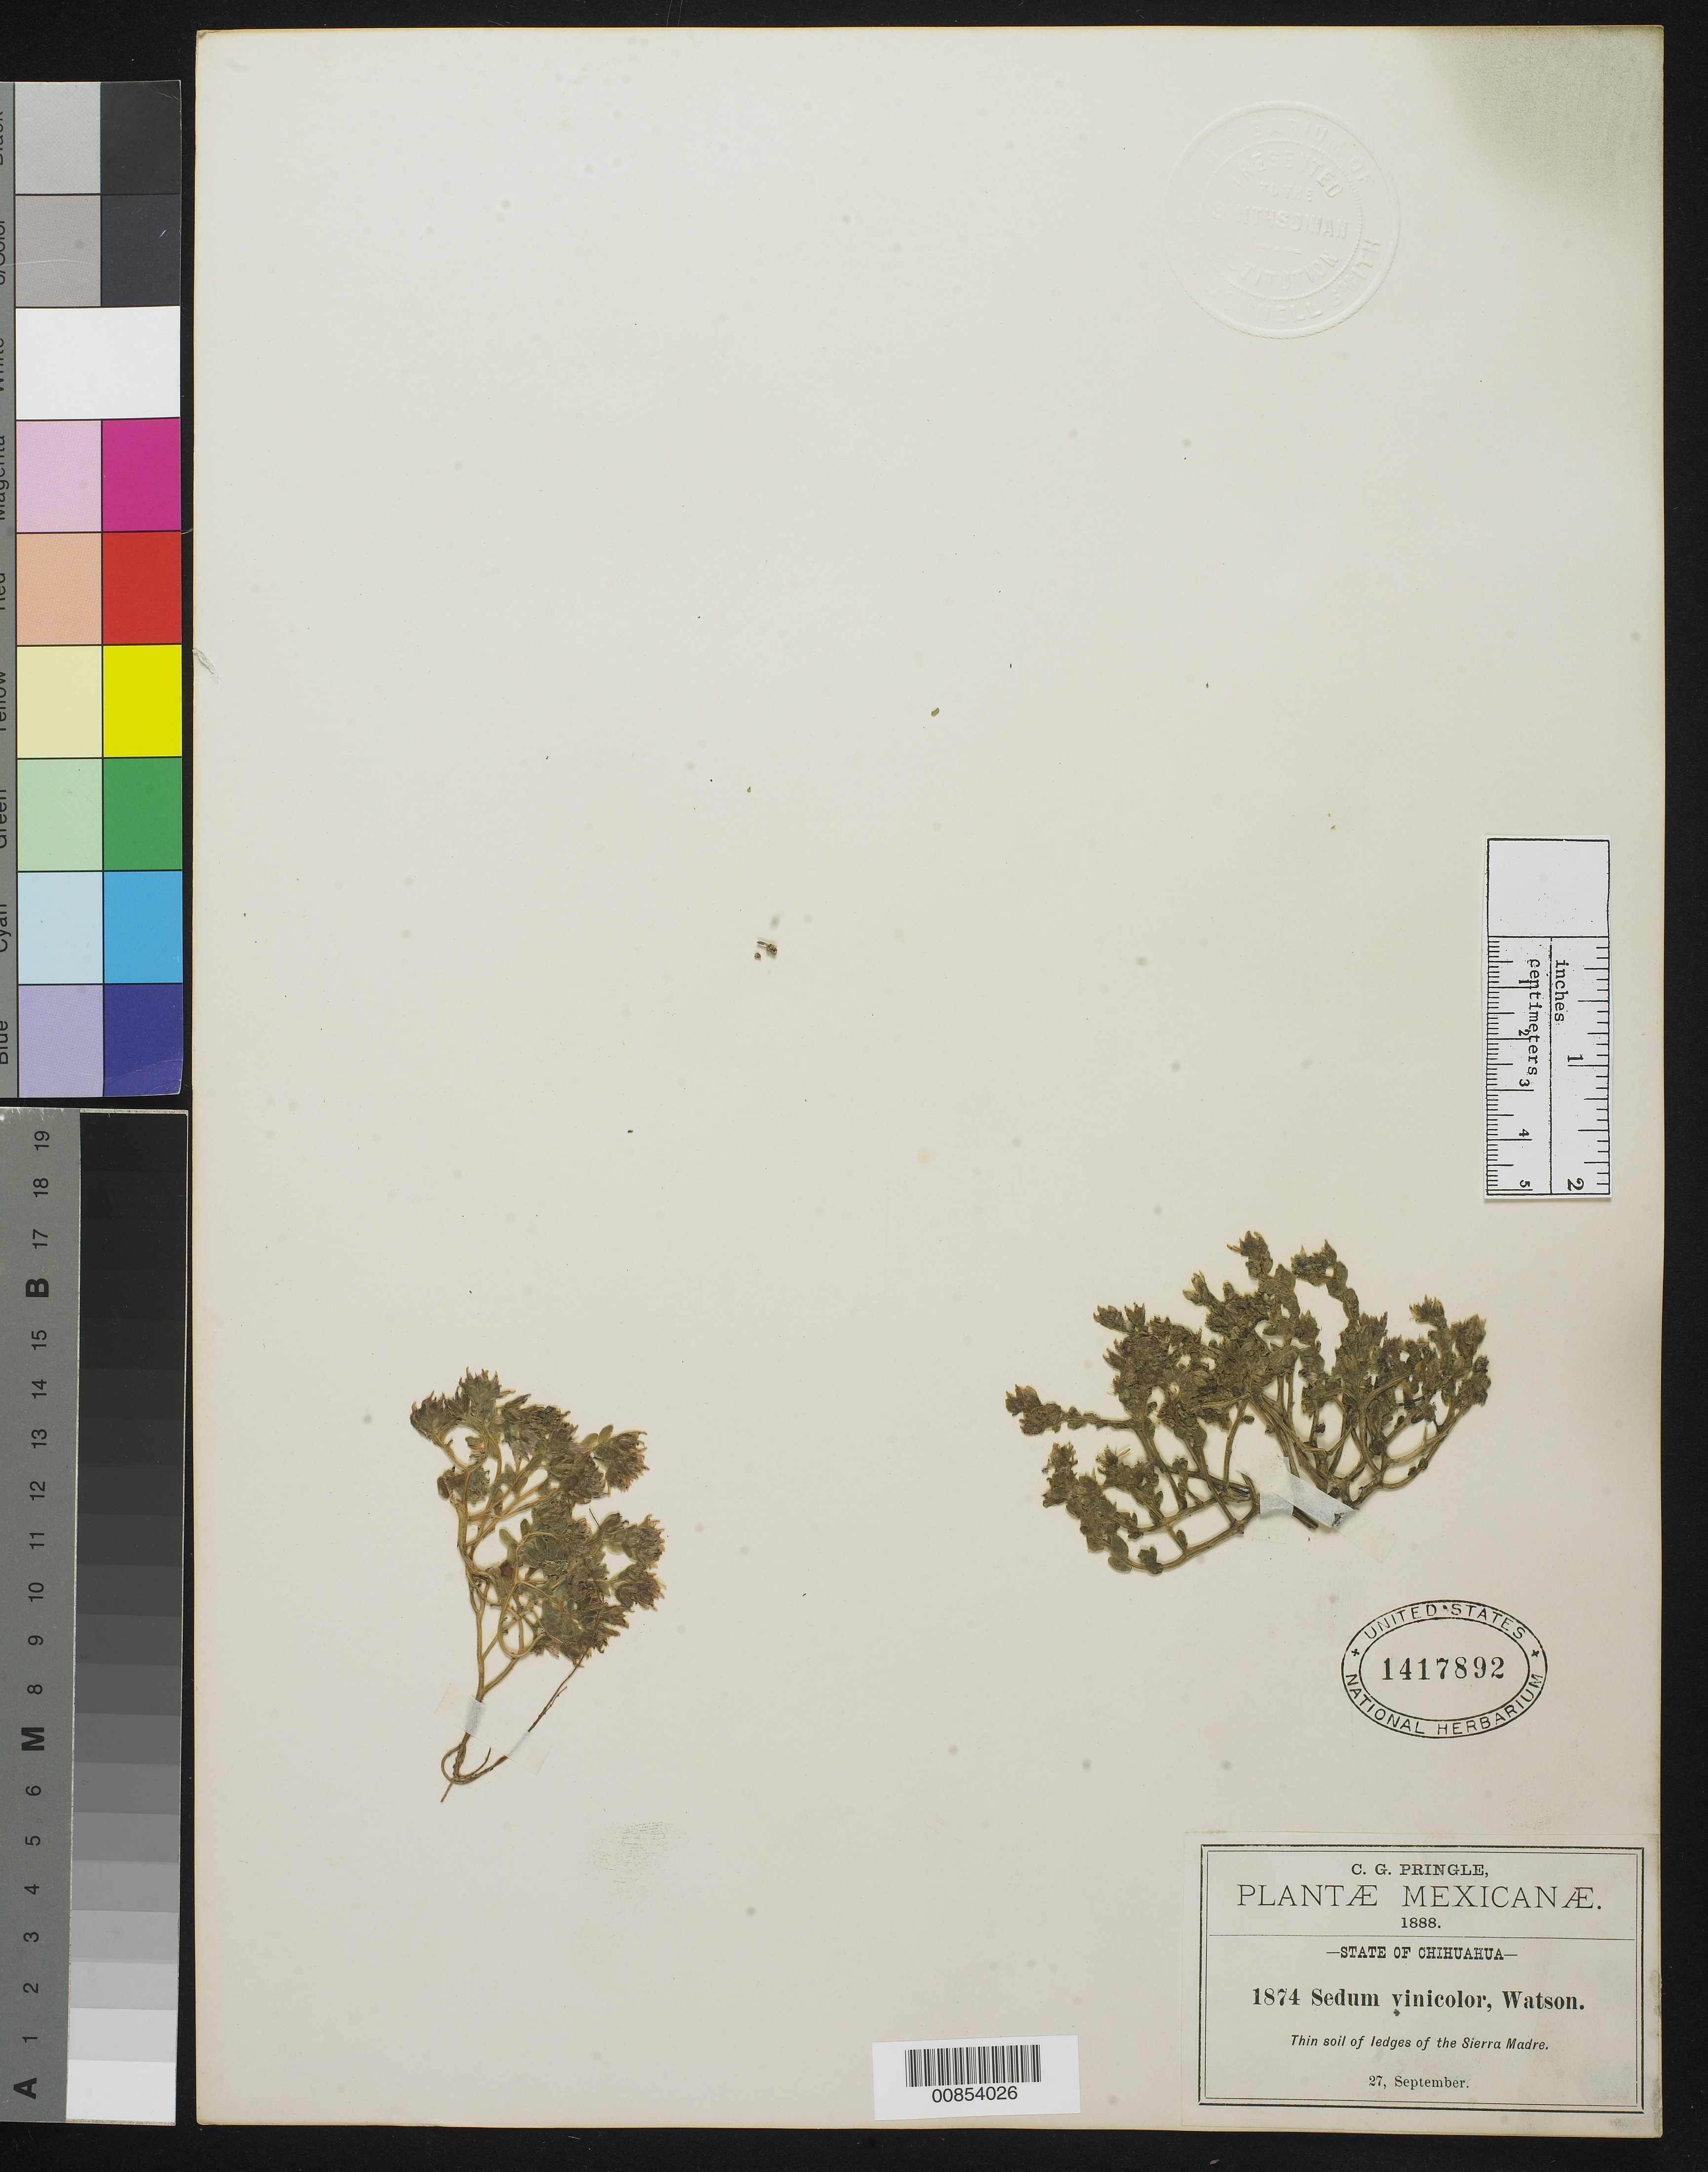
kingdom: Plantae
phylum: Tracheophyta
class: Magnoliopsida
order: Saxifragales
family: Crassulaceae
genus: Sedum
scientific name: Sedum vinicolor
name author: S. Watson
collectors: C. G. Pringle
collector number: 1874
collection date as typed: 27 Sep 1888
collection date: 1888-09-27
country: Mexico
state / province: Chihuahua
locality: Ledges of the Sierra Madre, Chihuahua.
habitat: Thin soil of ledges.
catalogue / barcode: US 1417892